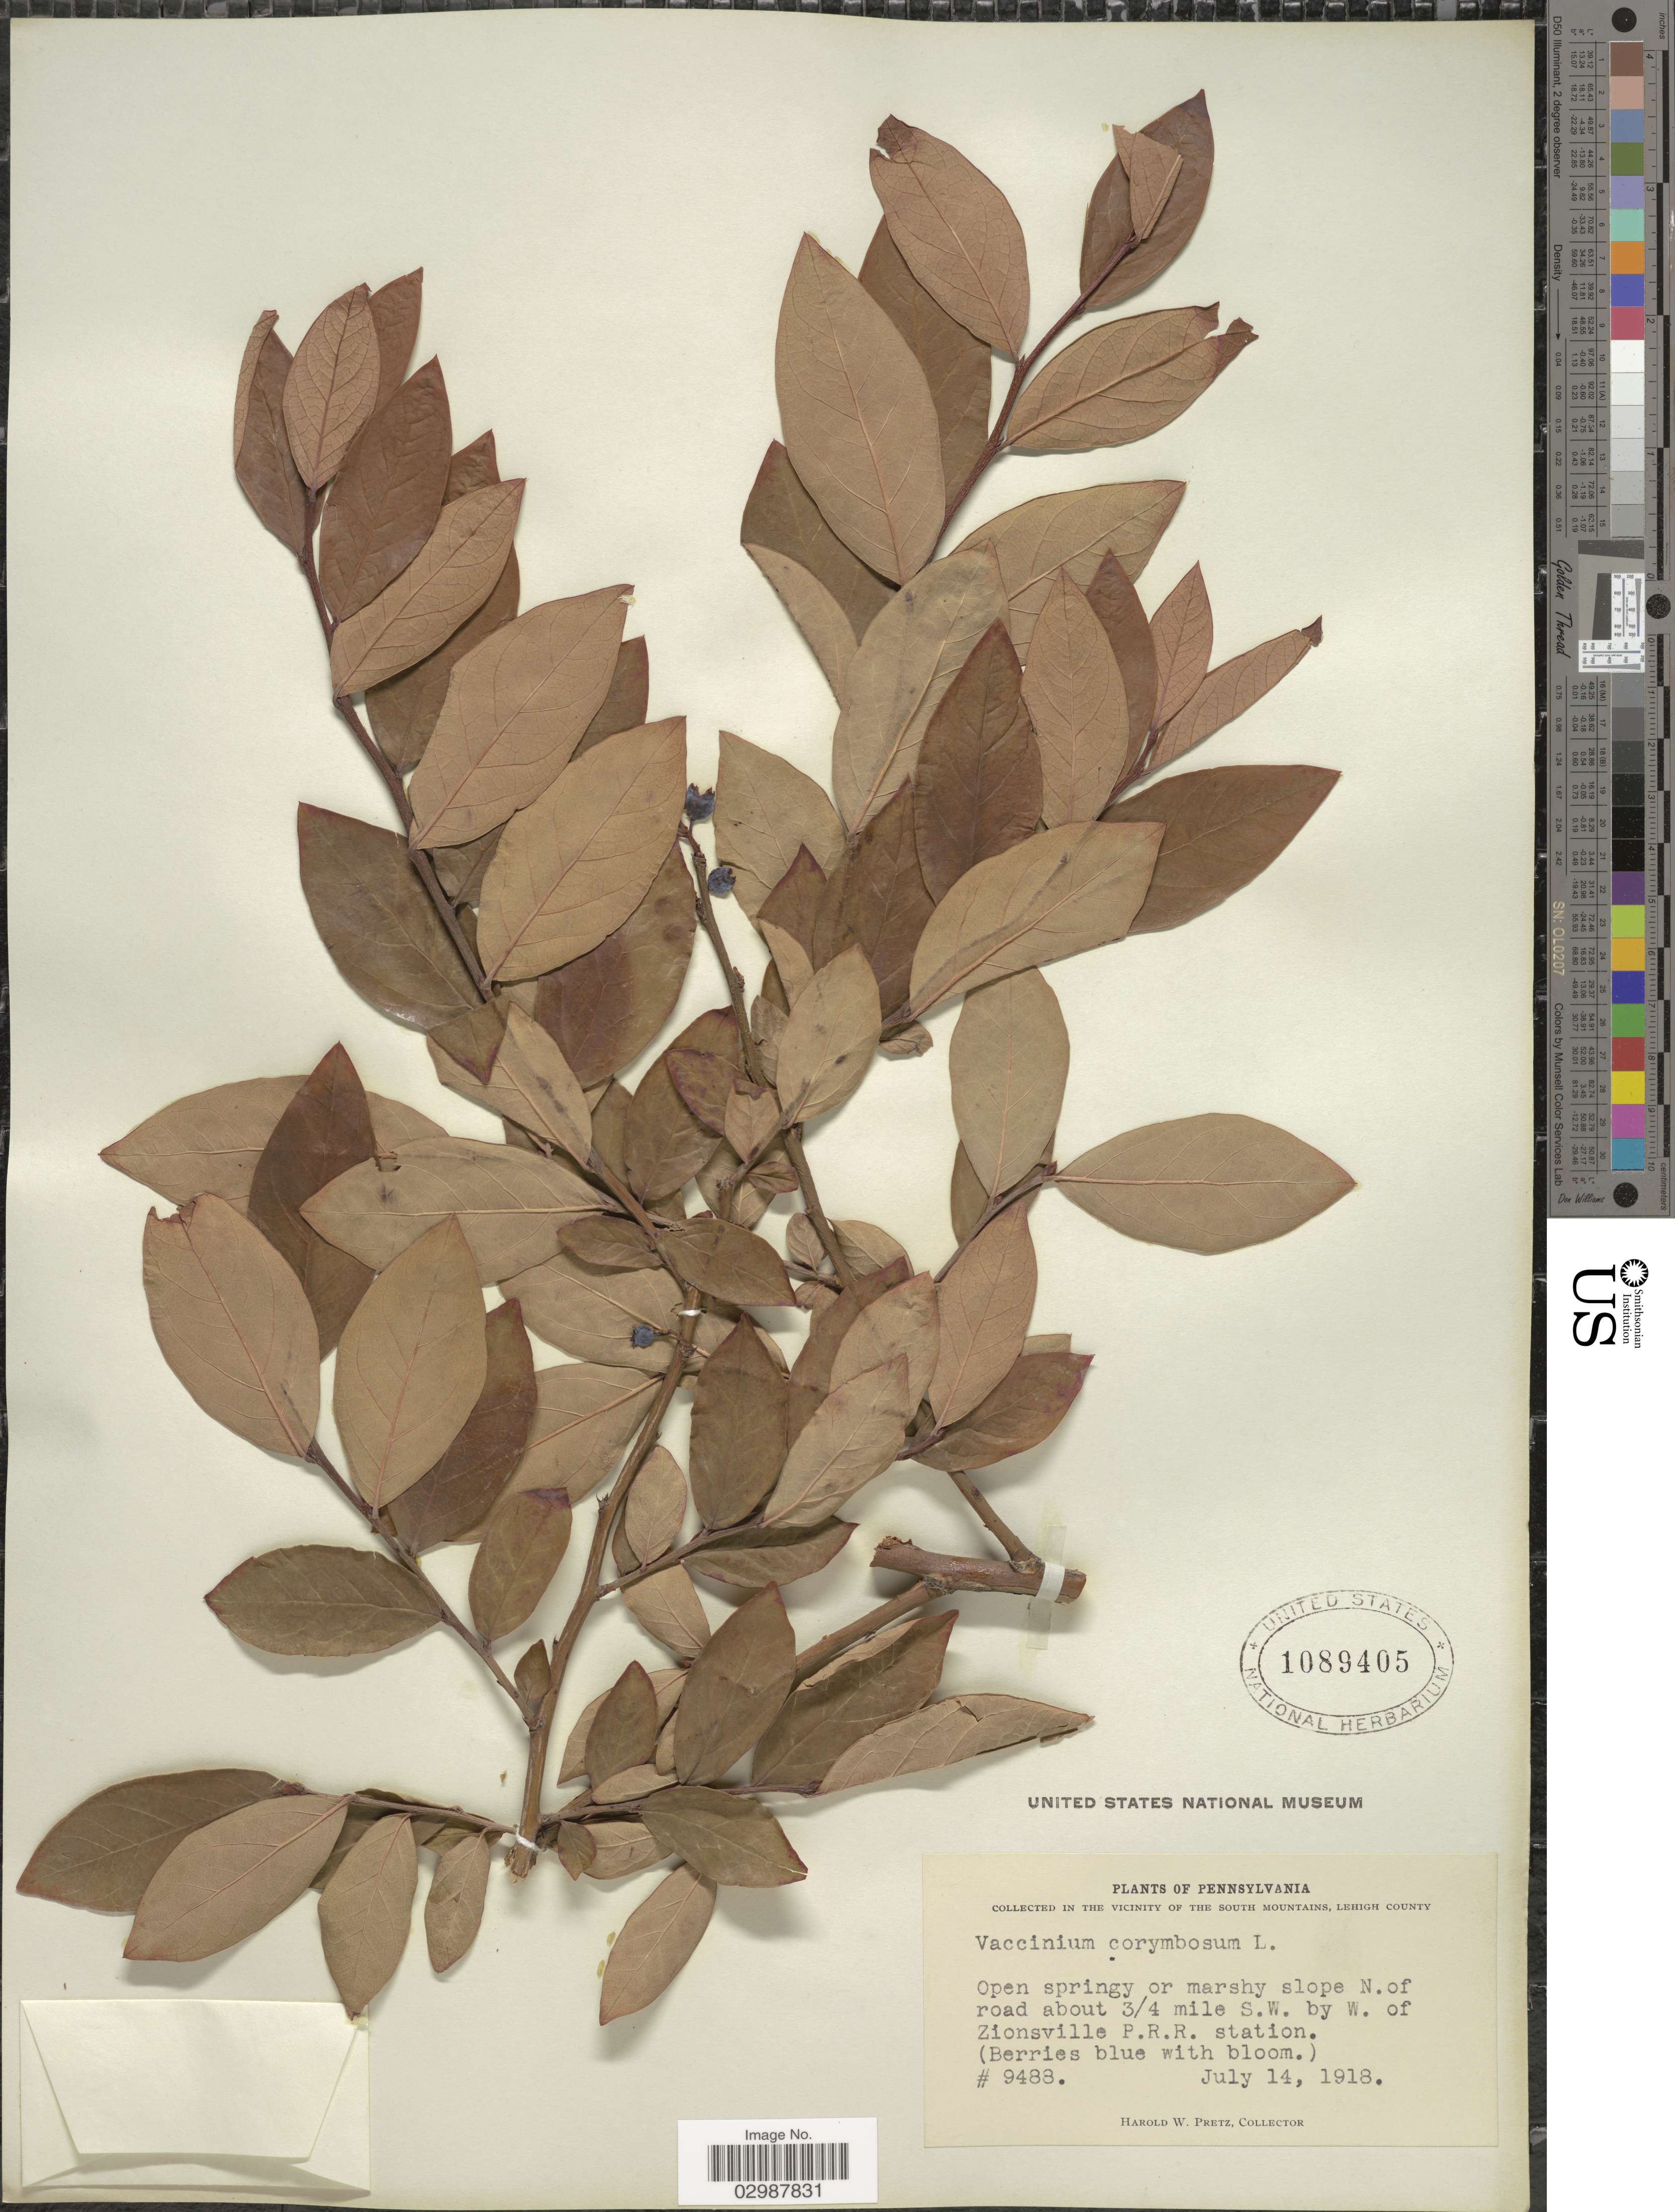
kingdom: Plantae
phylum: Tracheophyta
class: Magnoliopsida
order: Ericales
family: Ericaceae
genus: Vaccinium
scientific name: Vaccinium corymbosum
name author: L.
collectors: H. W. Pretz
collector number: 9488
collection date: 1918-07-14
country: United States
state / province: Pennsylvania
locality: In the Vicinity of the South Mountains, Lehigh County. Open springy or marshy slope N. of road about 3/4 mile S.W. by W. of Zionsville P.R.R. station.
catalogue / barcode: US 1089405